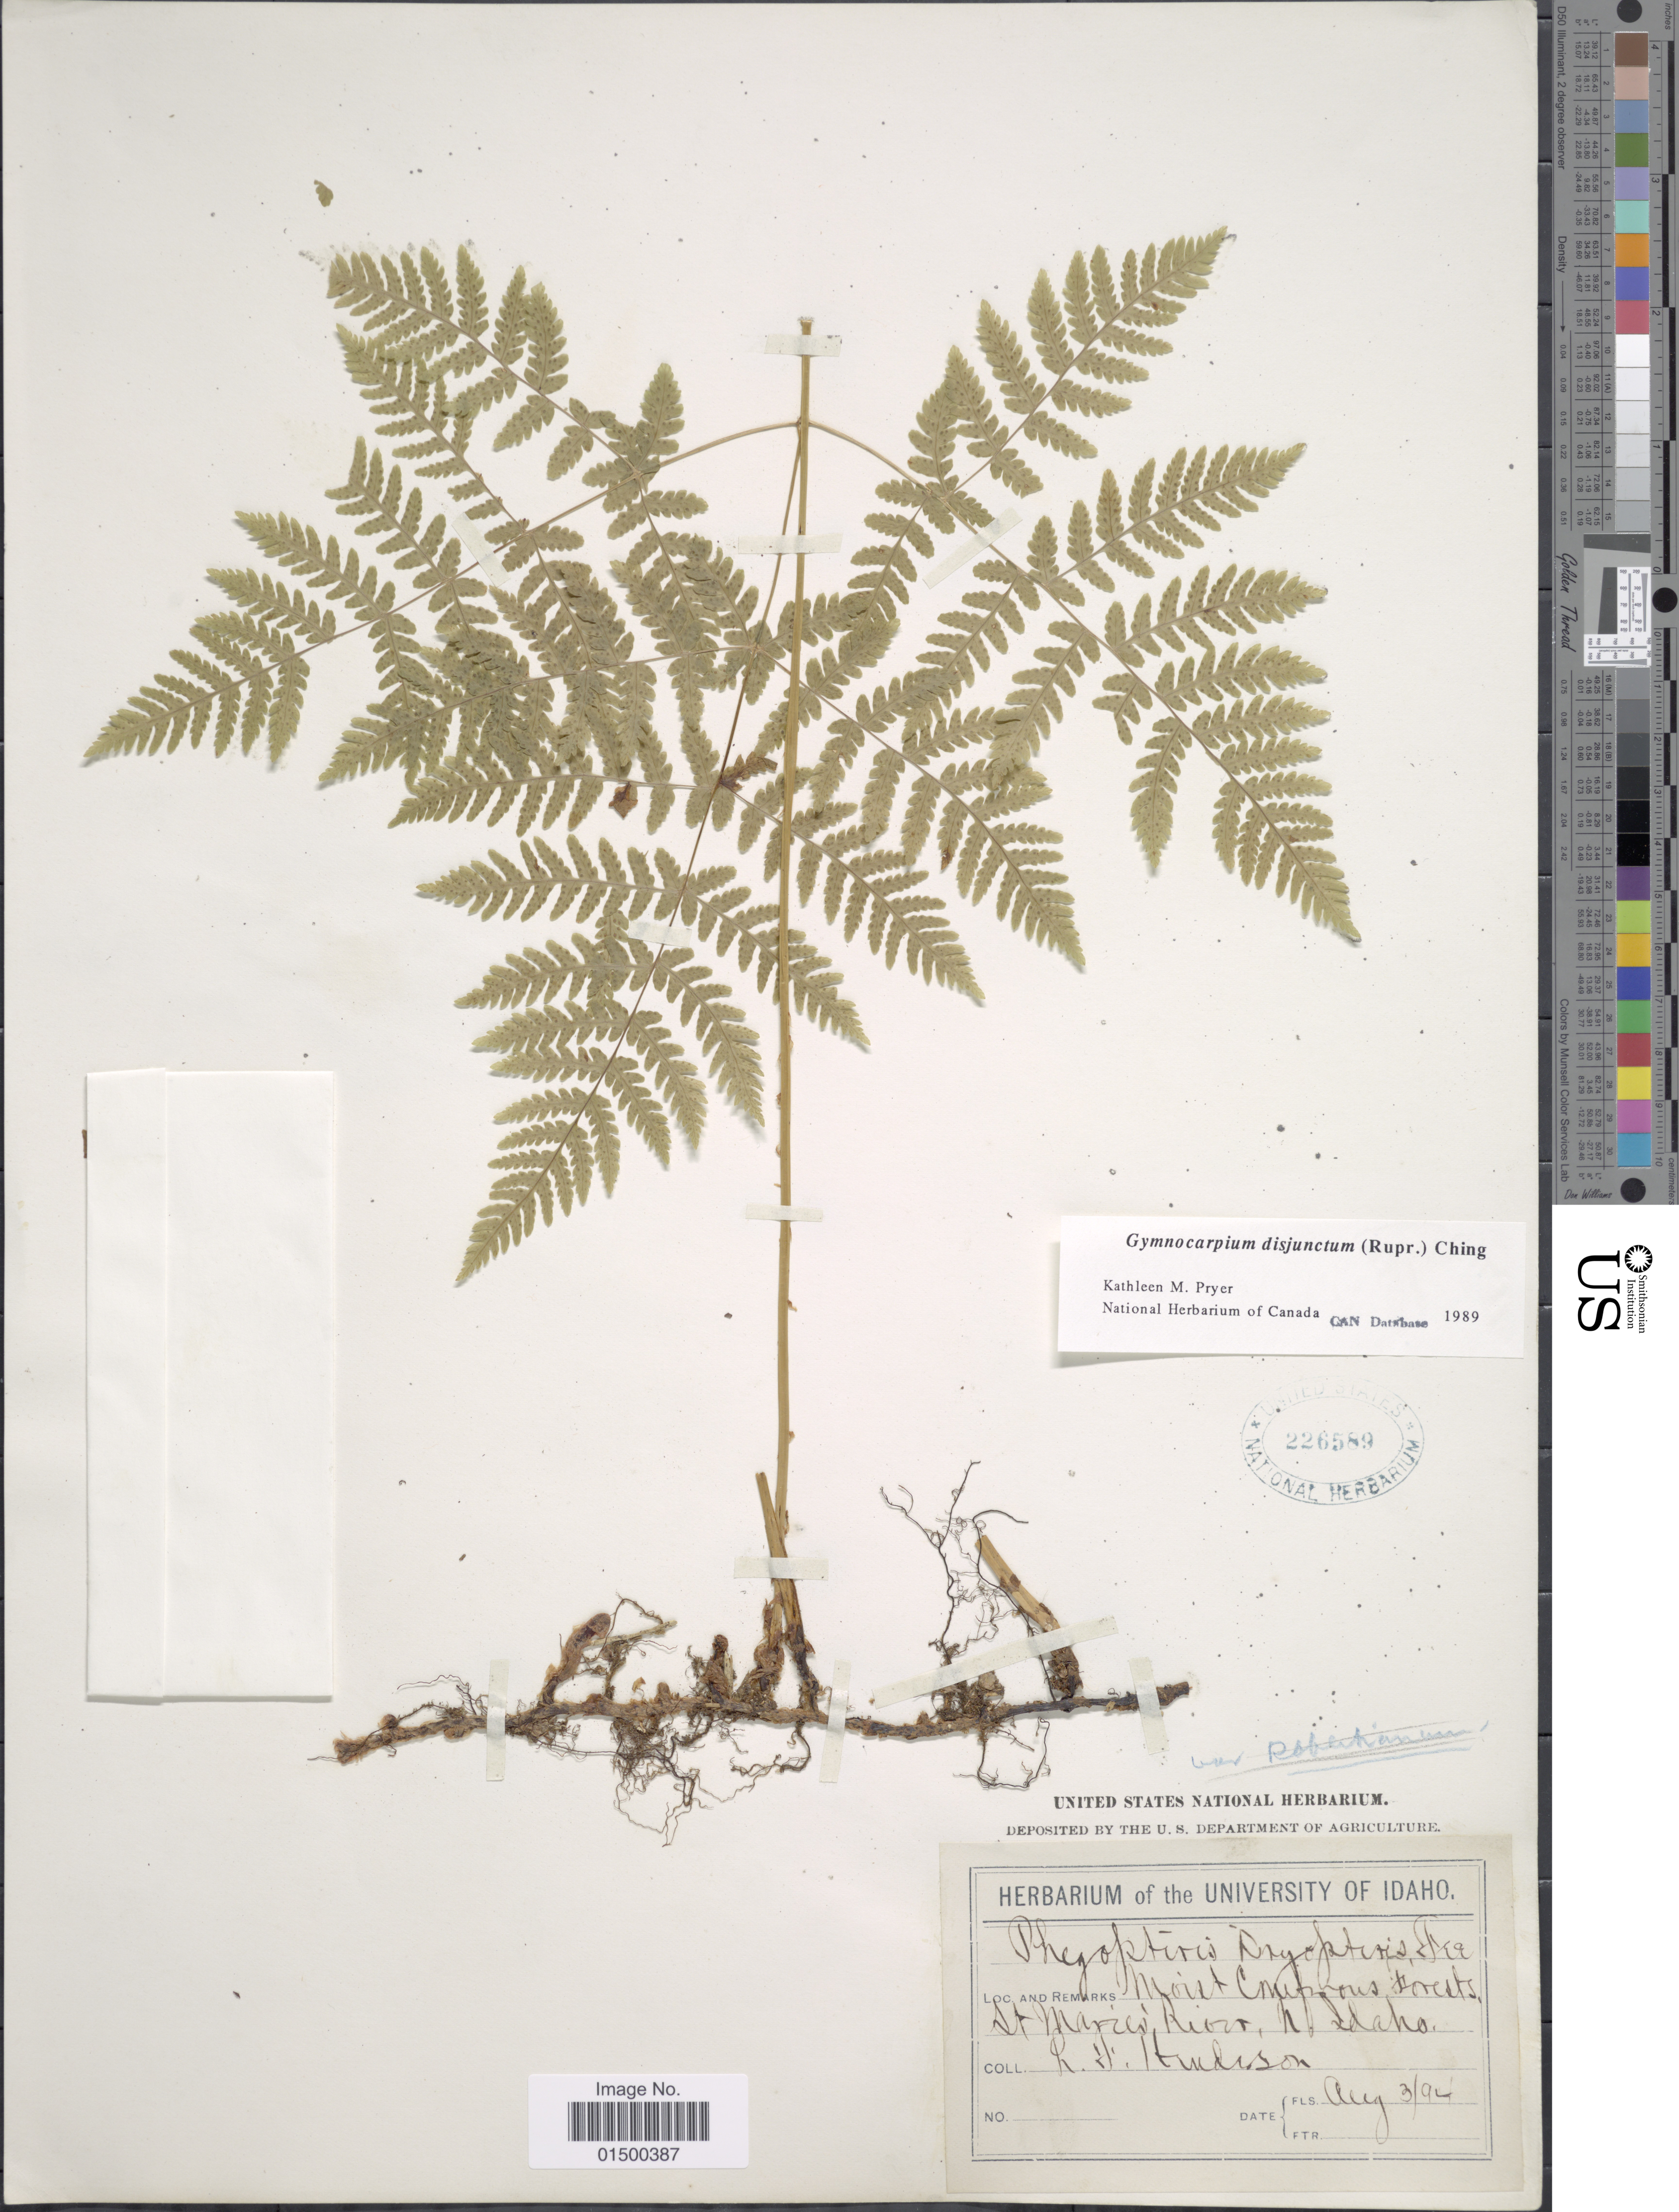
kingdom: Plantae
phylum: Tracheophyta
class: Polypodiopsida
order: Polypodiales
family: Cystopteridaceae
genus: Gymnocarpium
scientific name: Gymnocarpium disjunctum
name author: (Rupr.) Ching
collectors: R. Hudson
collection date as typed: Transcribed d/m/y: 3/8/94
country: United States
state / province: Idaho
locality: St. Maries River, N. Idaho.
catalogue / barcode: US 226589